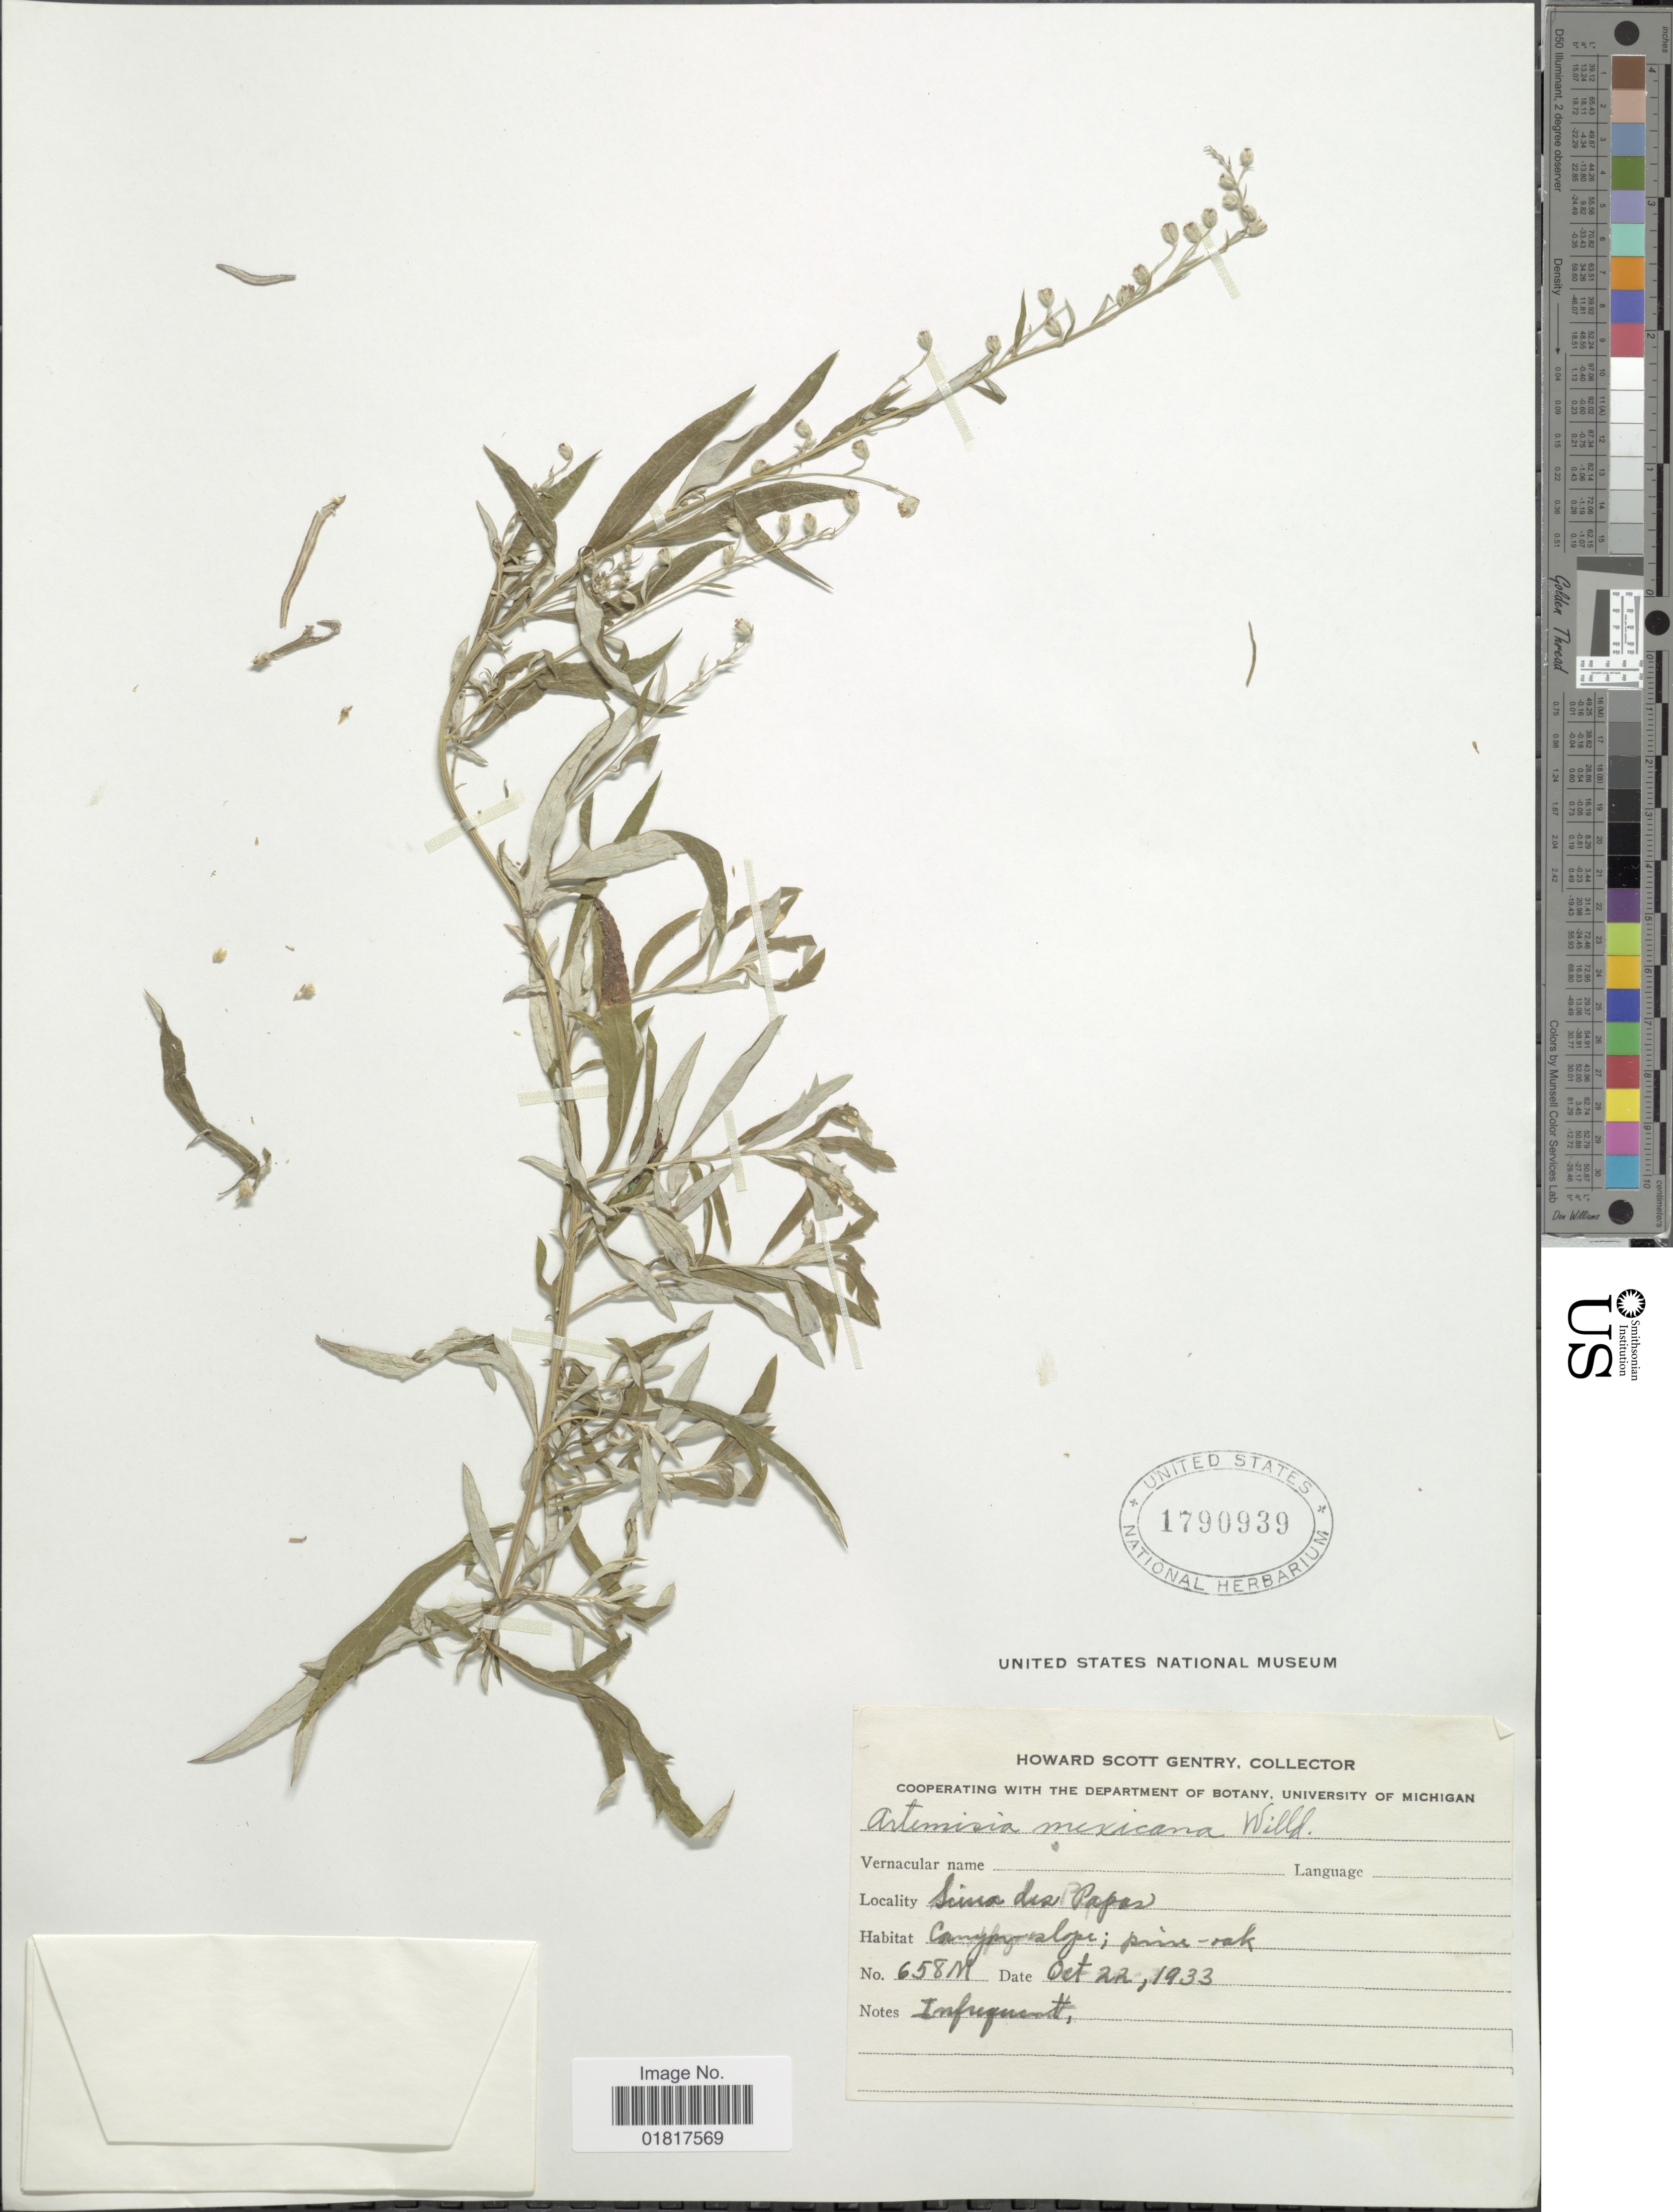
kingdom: Plantae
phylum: Tracheophyta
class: Magnoliopsida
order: Asterales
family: Asteraceae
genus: Artemisia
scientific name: Artemisia ludoviciana subsp. mexicana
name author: (Willd. ex Spreng.) D.D. Keck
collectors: H. S. Gentry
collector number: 658M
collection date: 1933-10-22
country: United States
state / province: California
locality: Sierra des Papas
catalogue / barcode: US 1790939